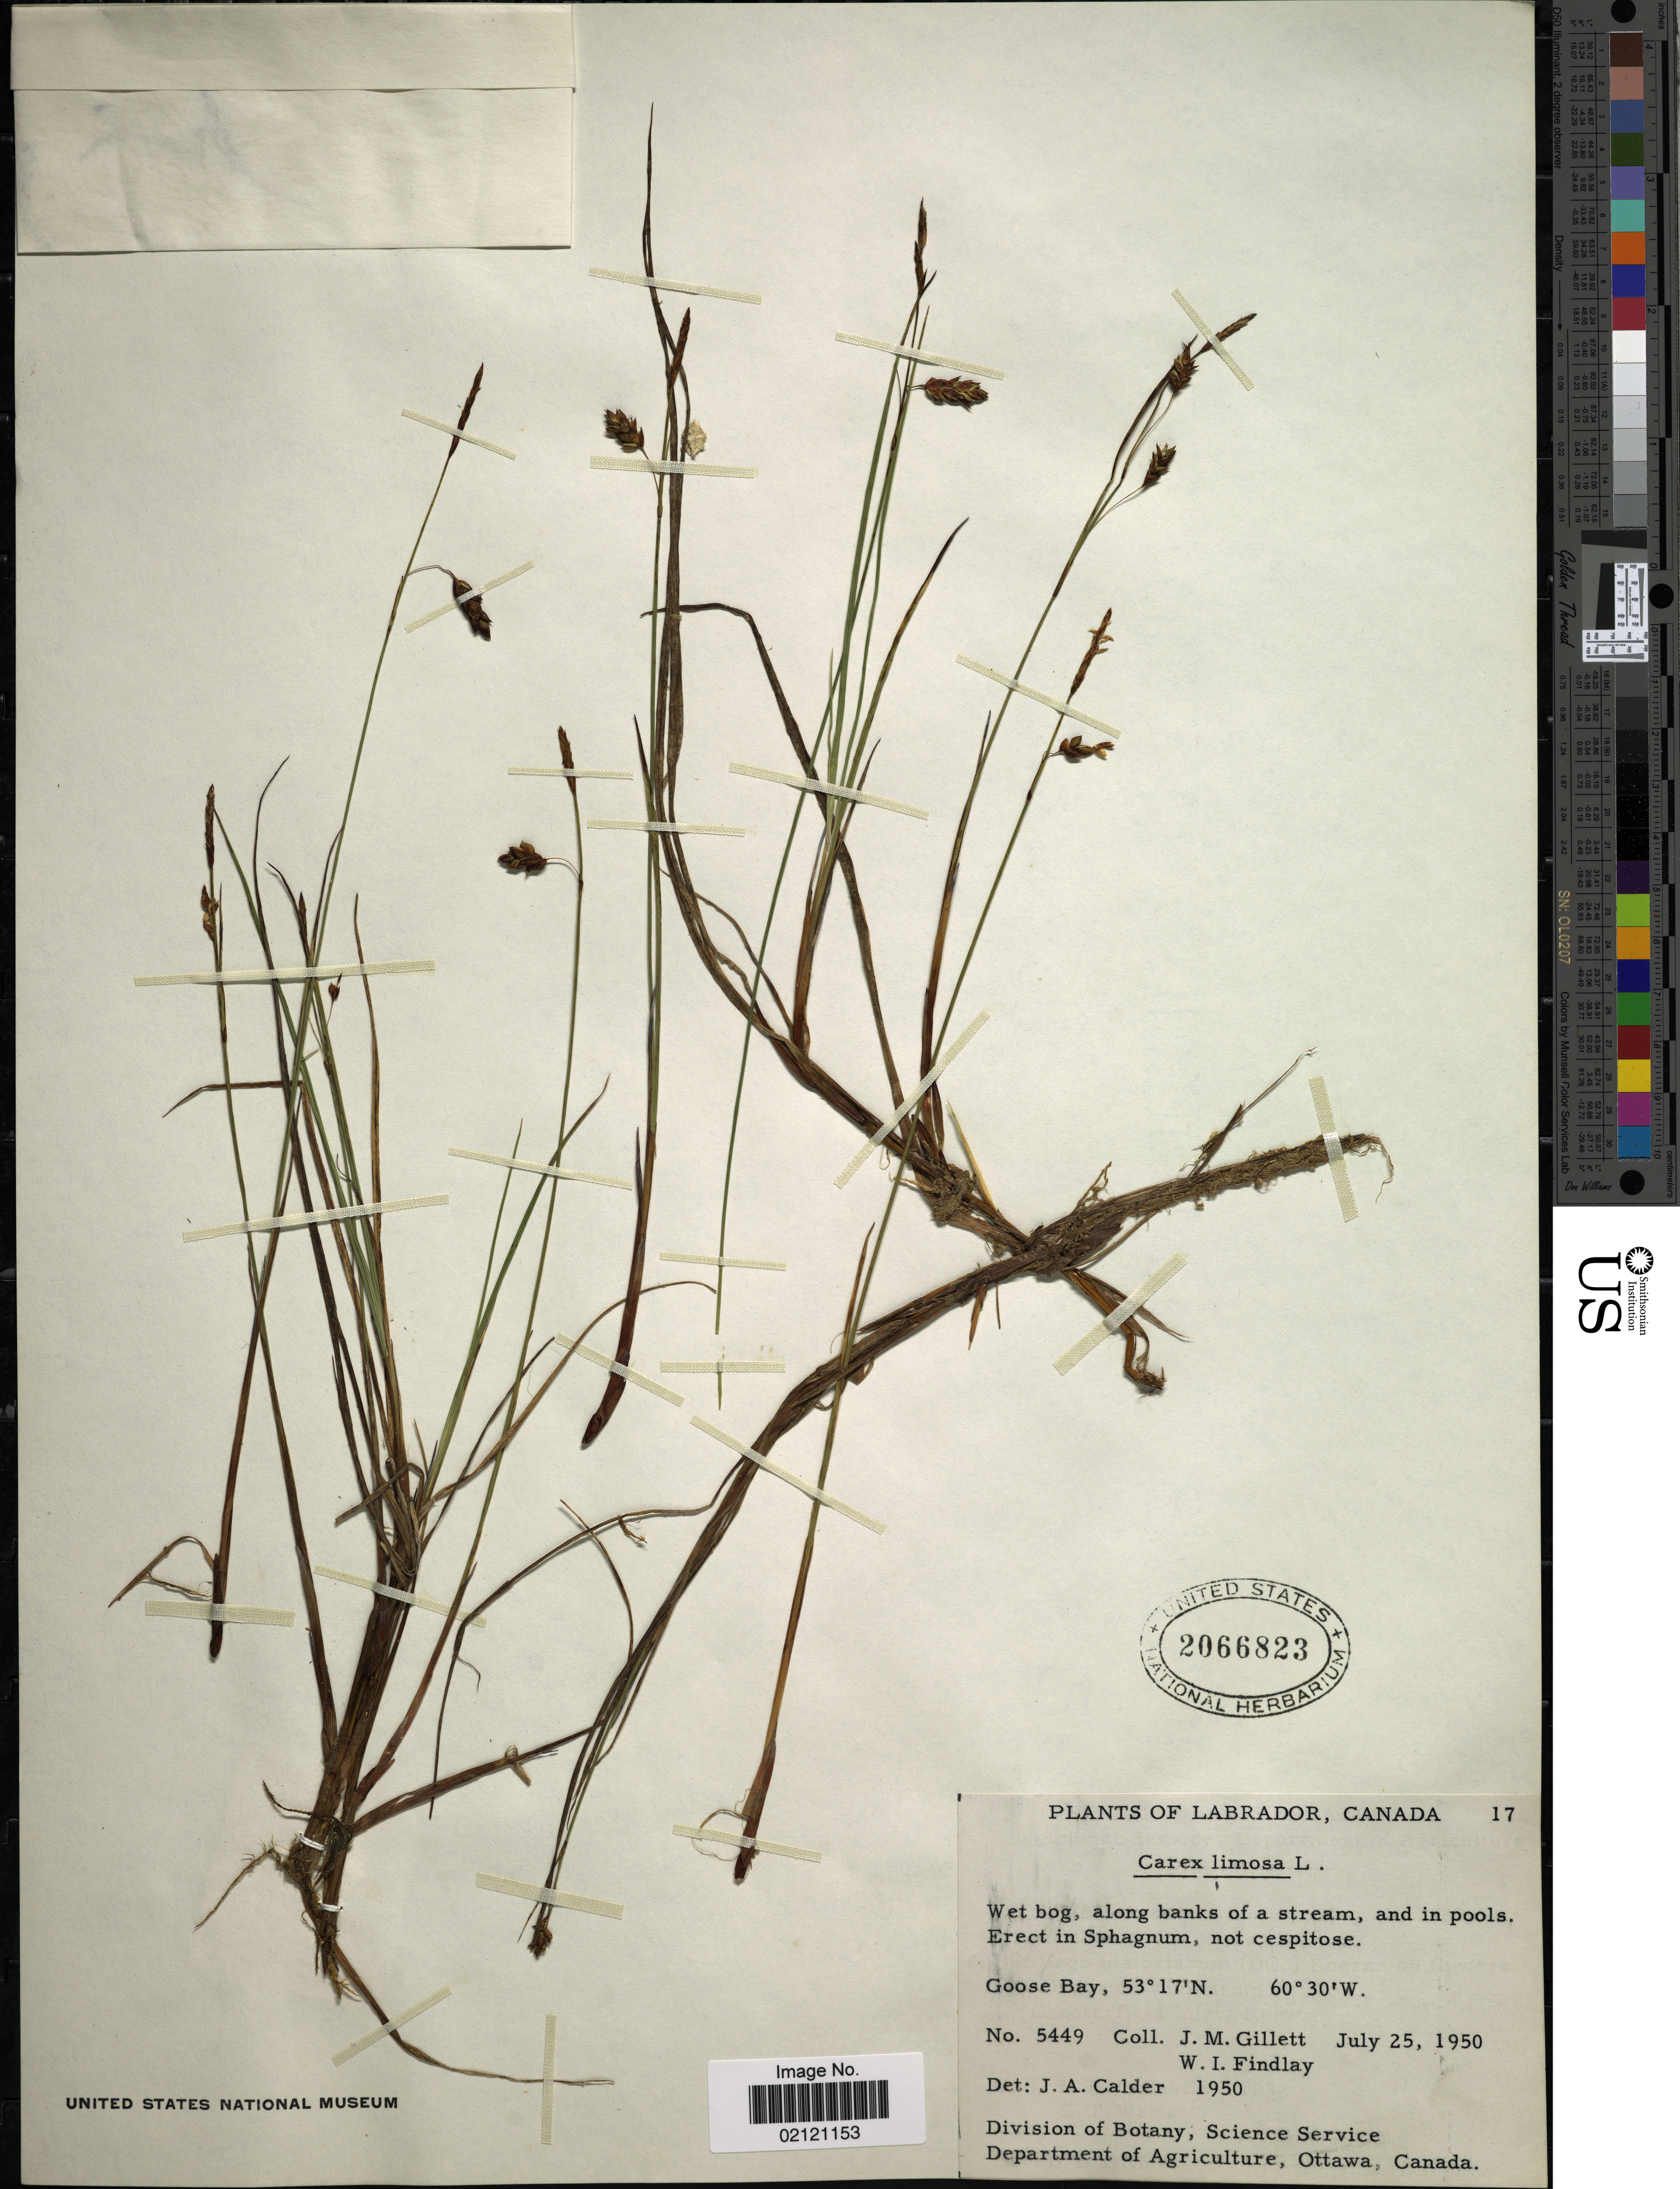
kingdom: Plantae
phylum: Tracheophyta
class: Liliopsida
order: Poales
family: Cyperaceae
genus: Carex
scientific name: Carex limosa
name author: L.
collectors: J. M. Gillett & W. Findlay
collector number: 5449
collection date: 1950-07-25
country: Canada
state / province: Newfoundland and Labrador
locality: Labrador, Goose Bay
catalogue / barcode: US 2066823